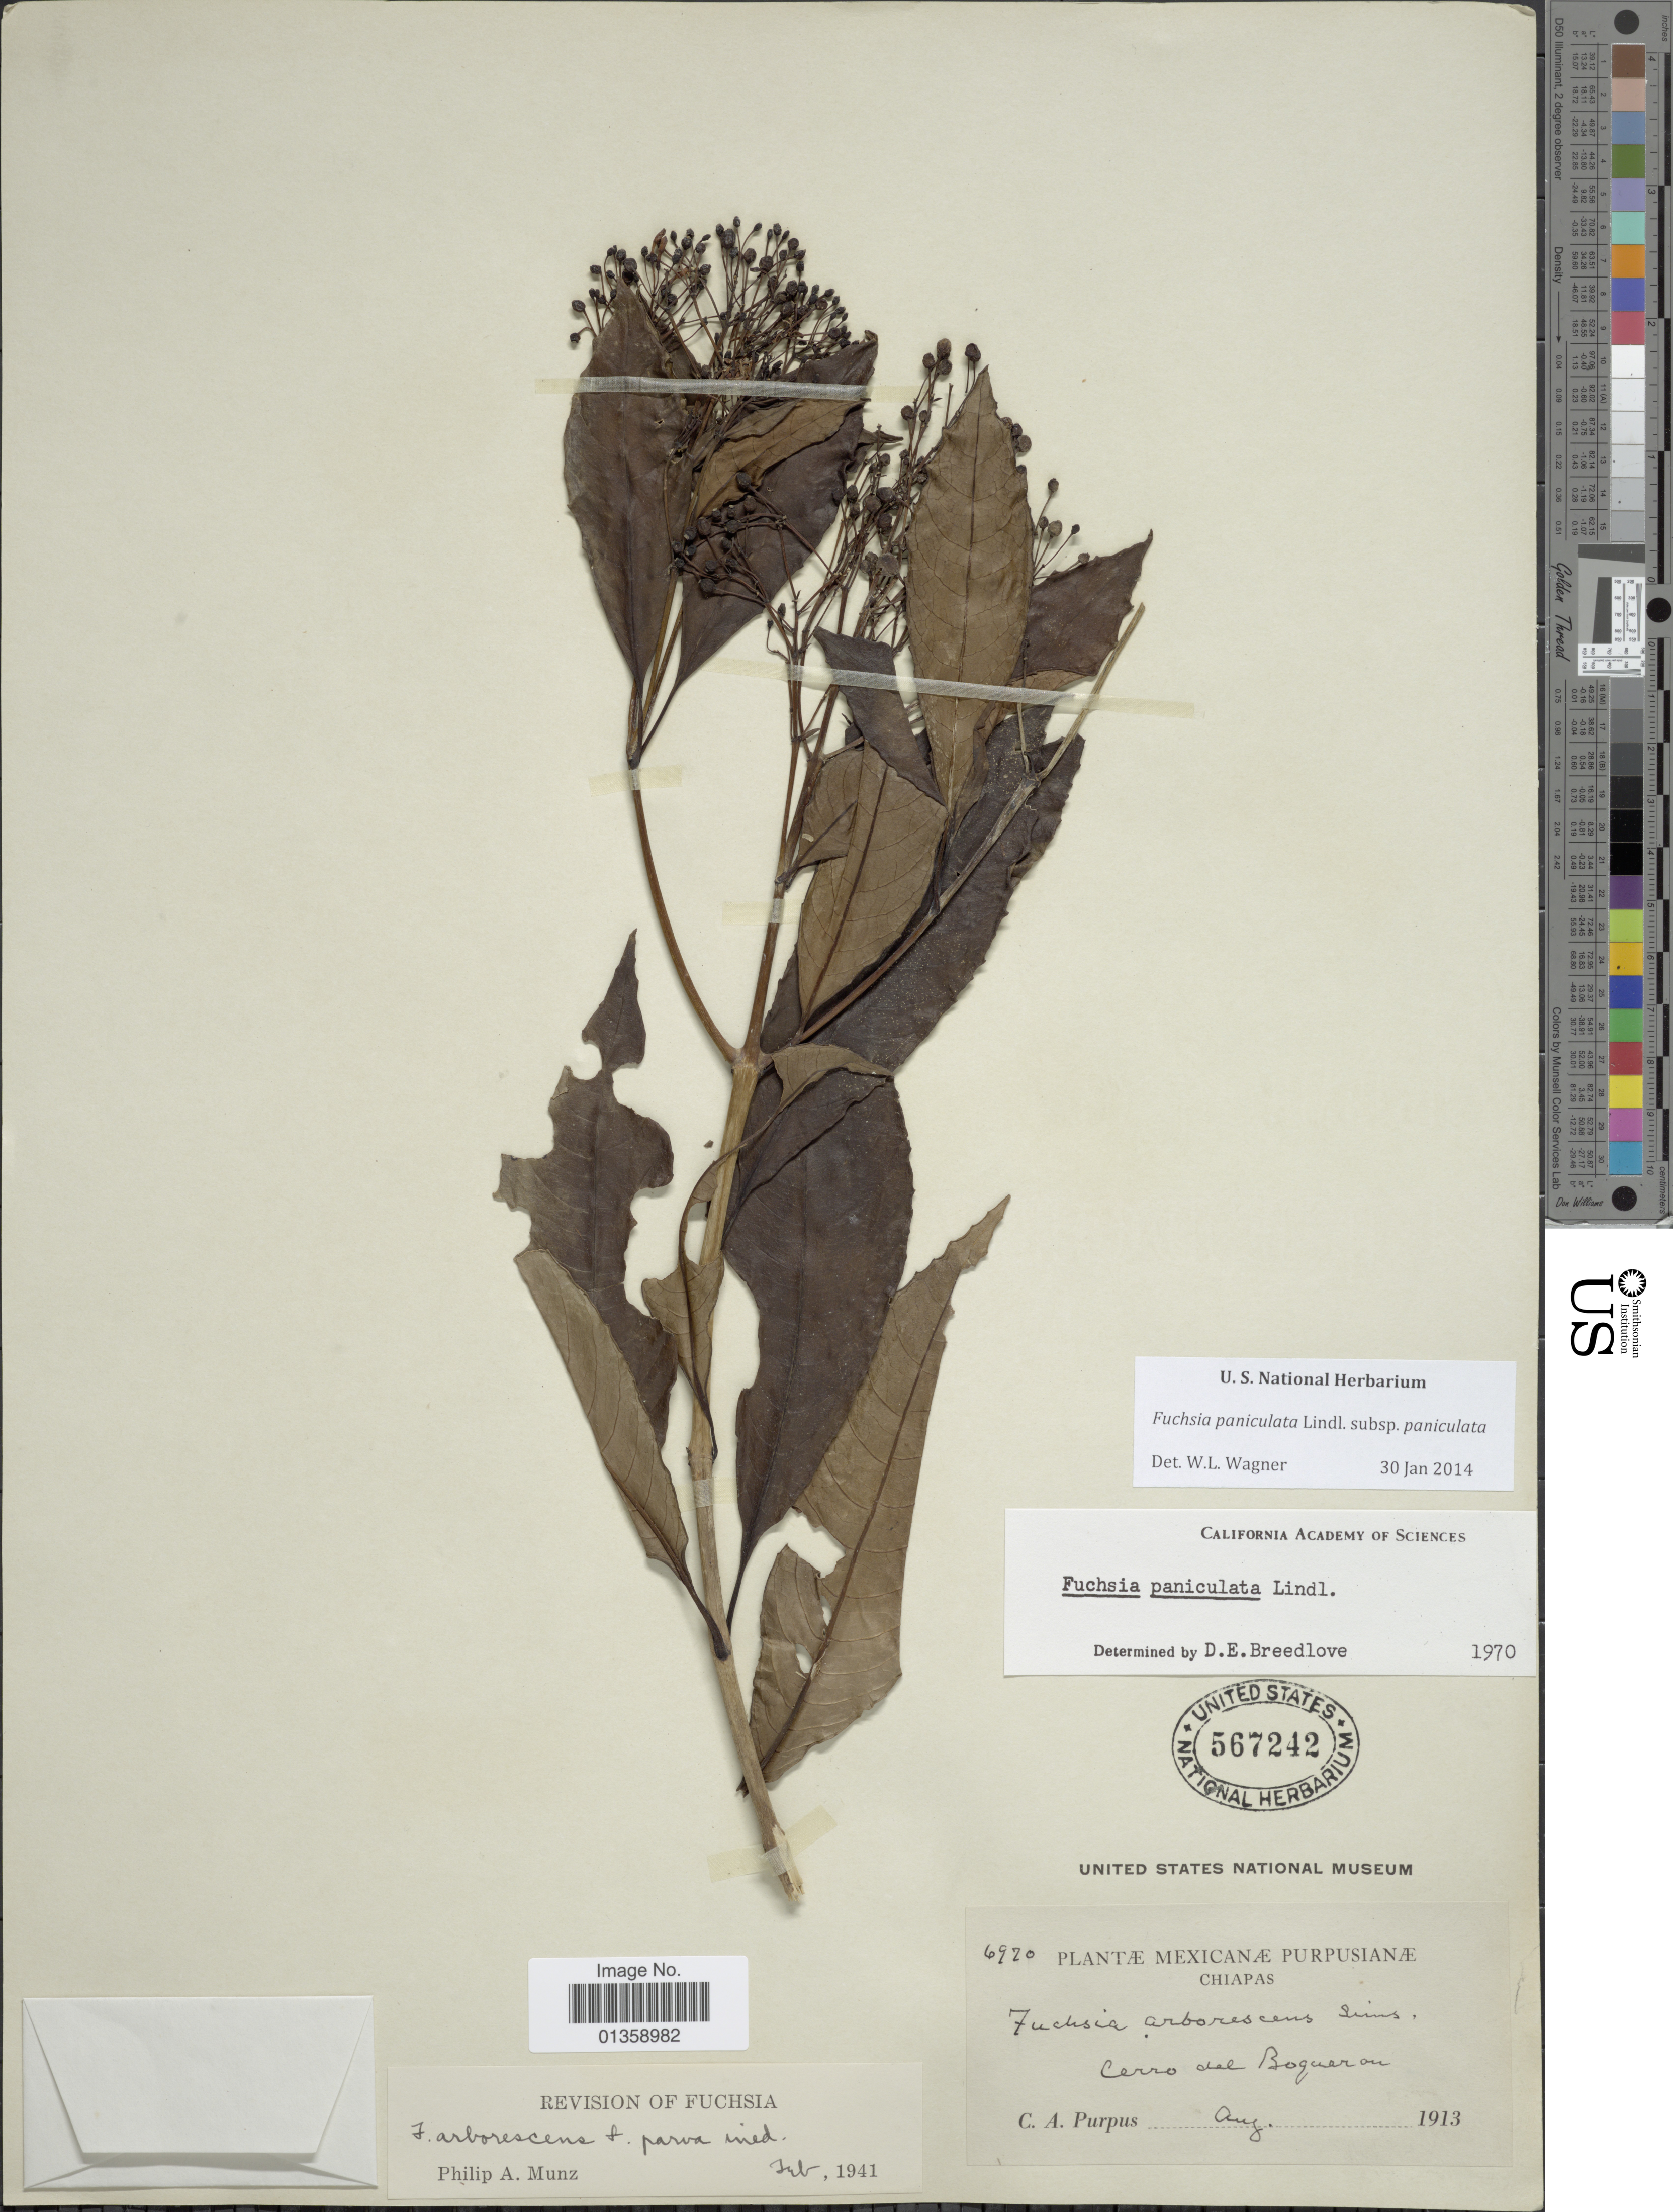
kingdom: Plantae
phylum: Tracheophyta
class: Magnoliopsida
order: Myrtales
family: Onagraceae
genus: Fuchsia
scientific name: Fuchsia paniculata subsp. paniculata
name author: Lindl.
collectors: C. A. Purpus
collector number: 6970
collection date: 1913-08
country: Mexico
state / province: Chiapas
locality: Cerro del Boqueron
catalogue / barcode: US 567242